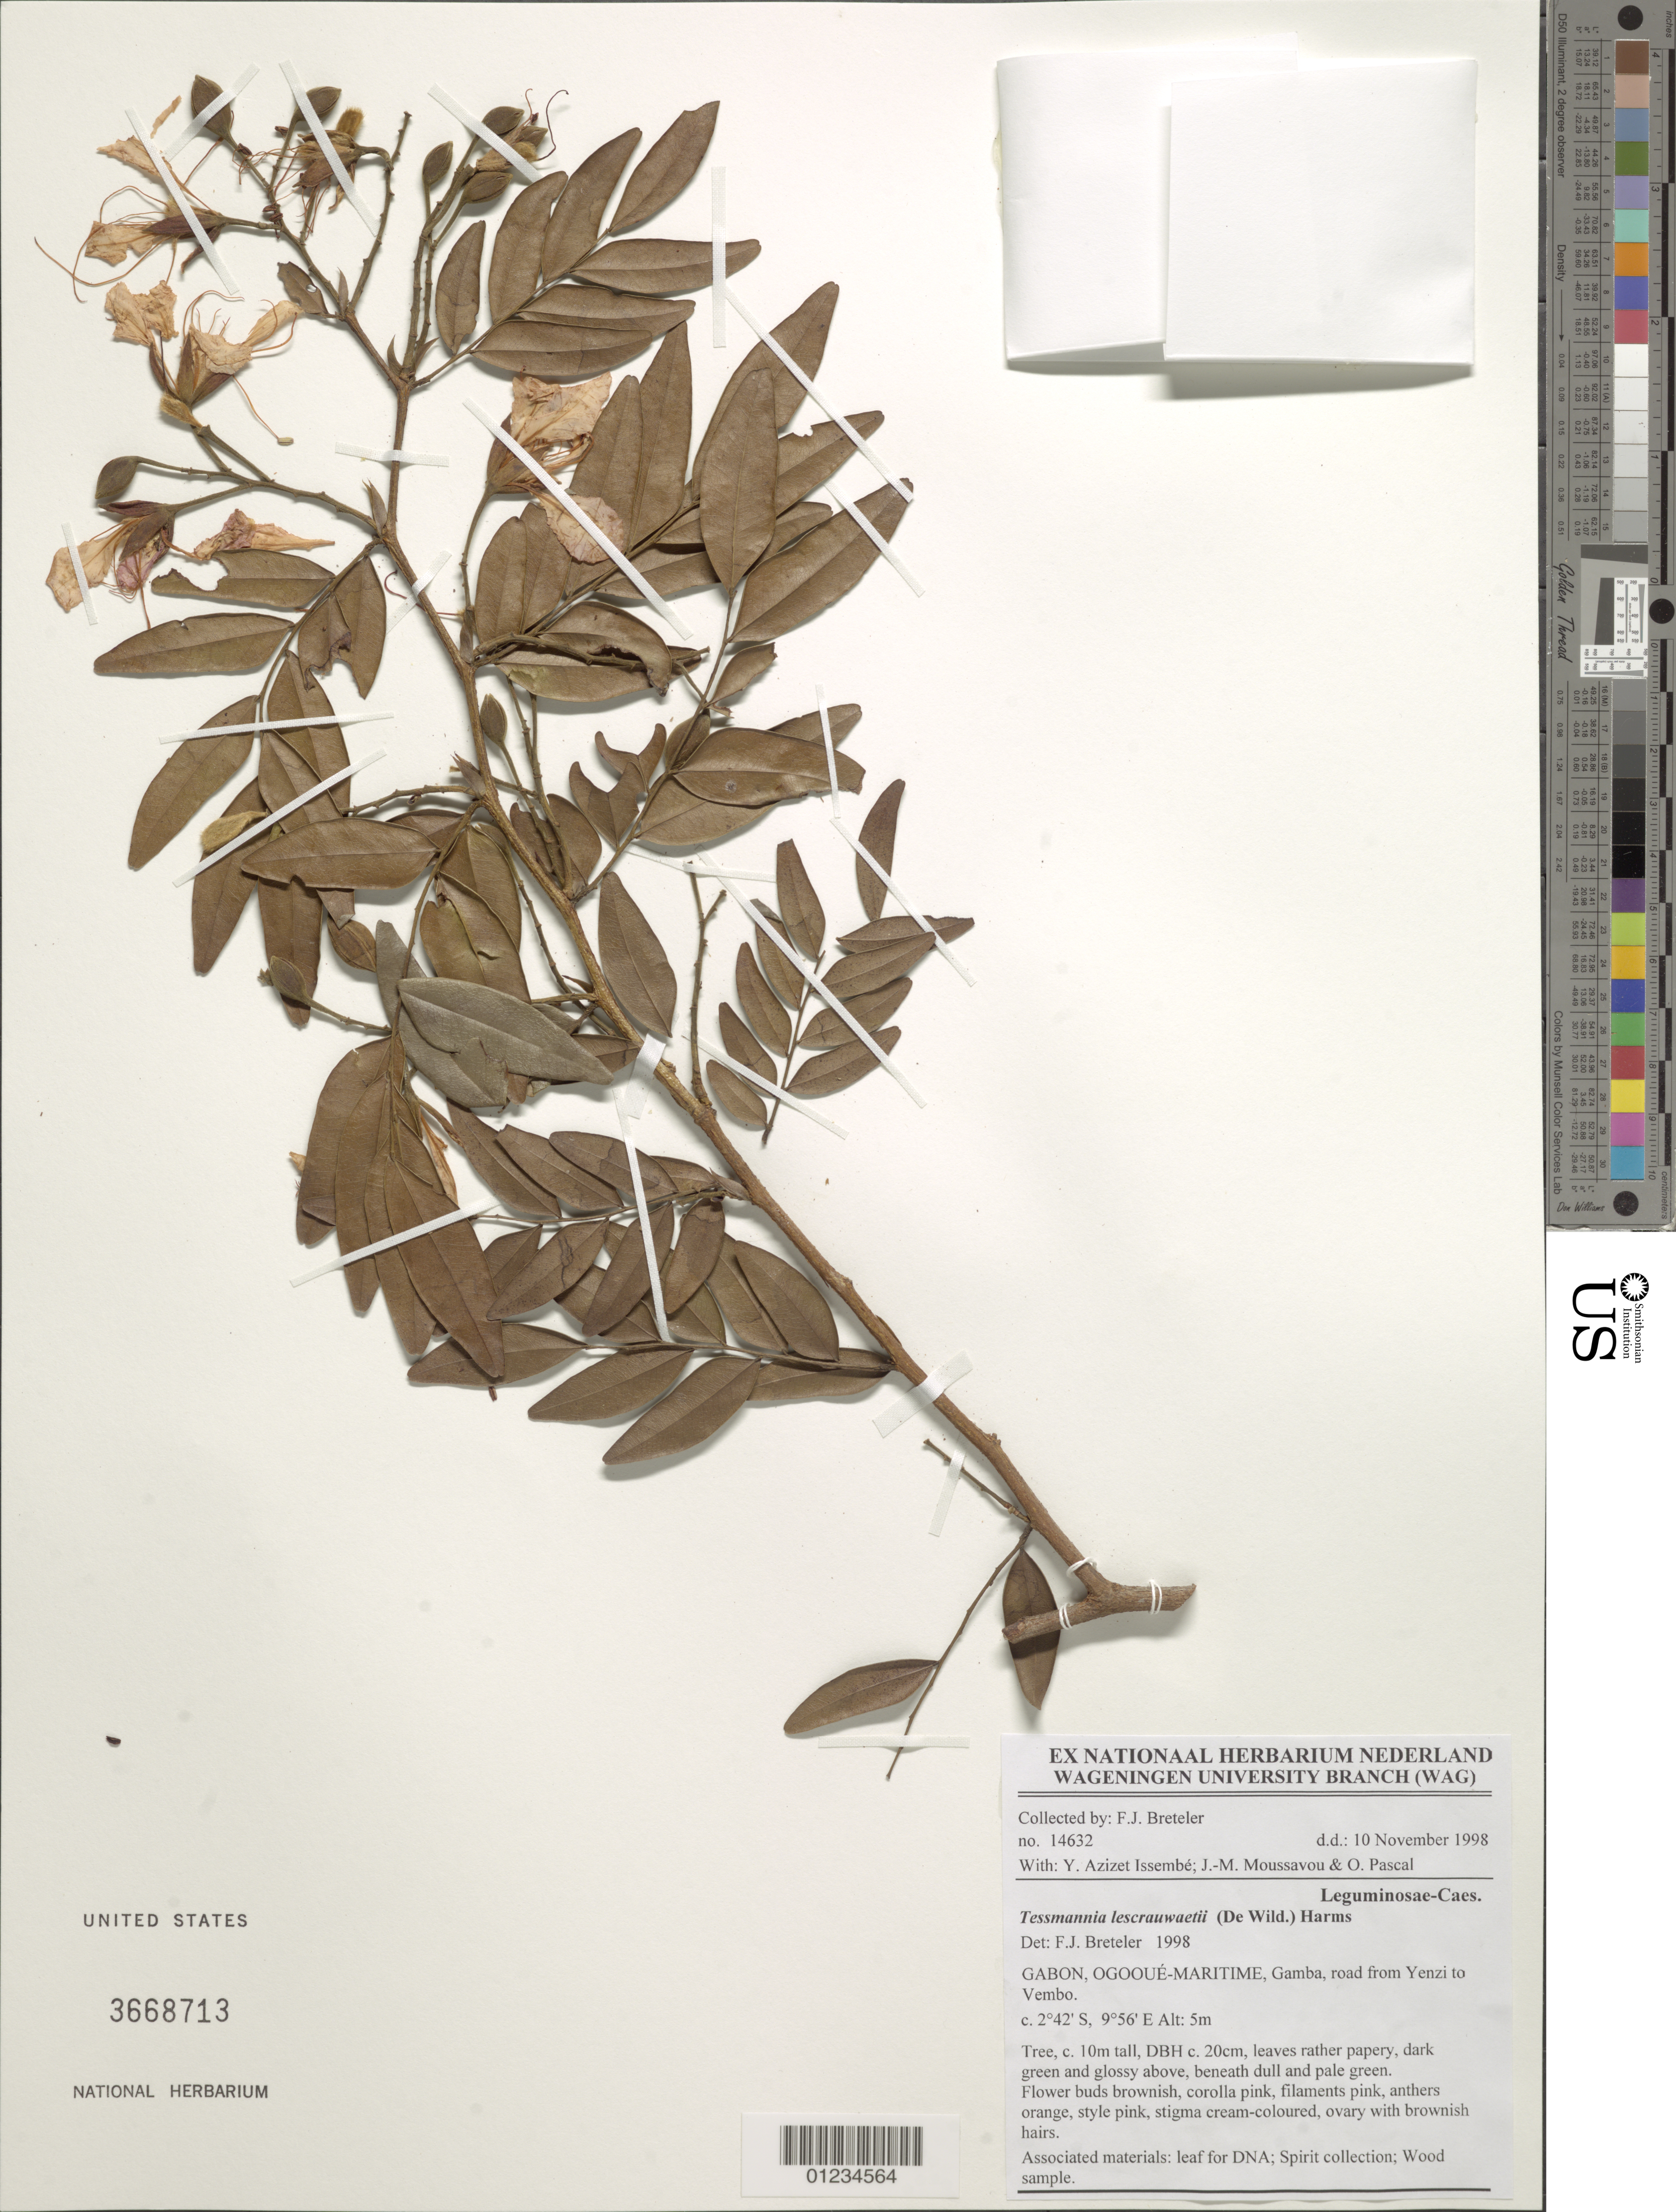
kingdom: Plantae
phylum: Tracheophyta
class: Magnoliopsida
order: Fabales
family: Fabaceae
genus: Tessmannia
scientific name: Tessmannia lescrauwaetii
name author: (De Wild.) Harms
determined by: Breteler, F. J.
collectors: F. J. Breteler, Y. Issembe, O. Pascal & J. Moussavou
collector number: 14632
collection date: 1998-11-10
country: Gabon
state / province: Ogooué-Maritime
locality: Gamba, road from Yenzi to Vembo.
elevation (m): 5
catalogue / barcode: US 3668713